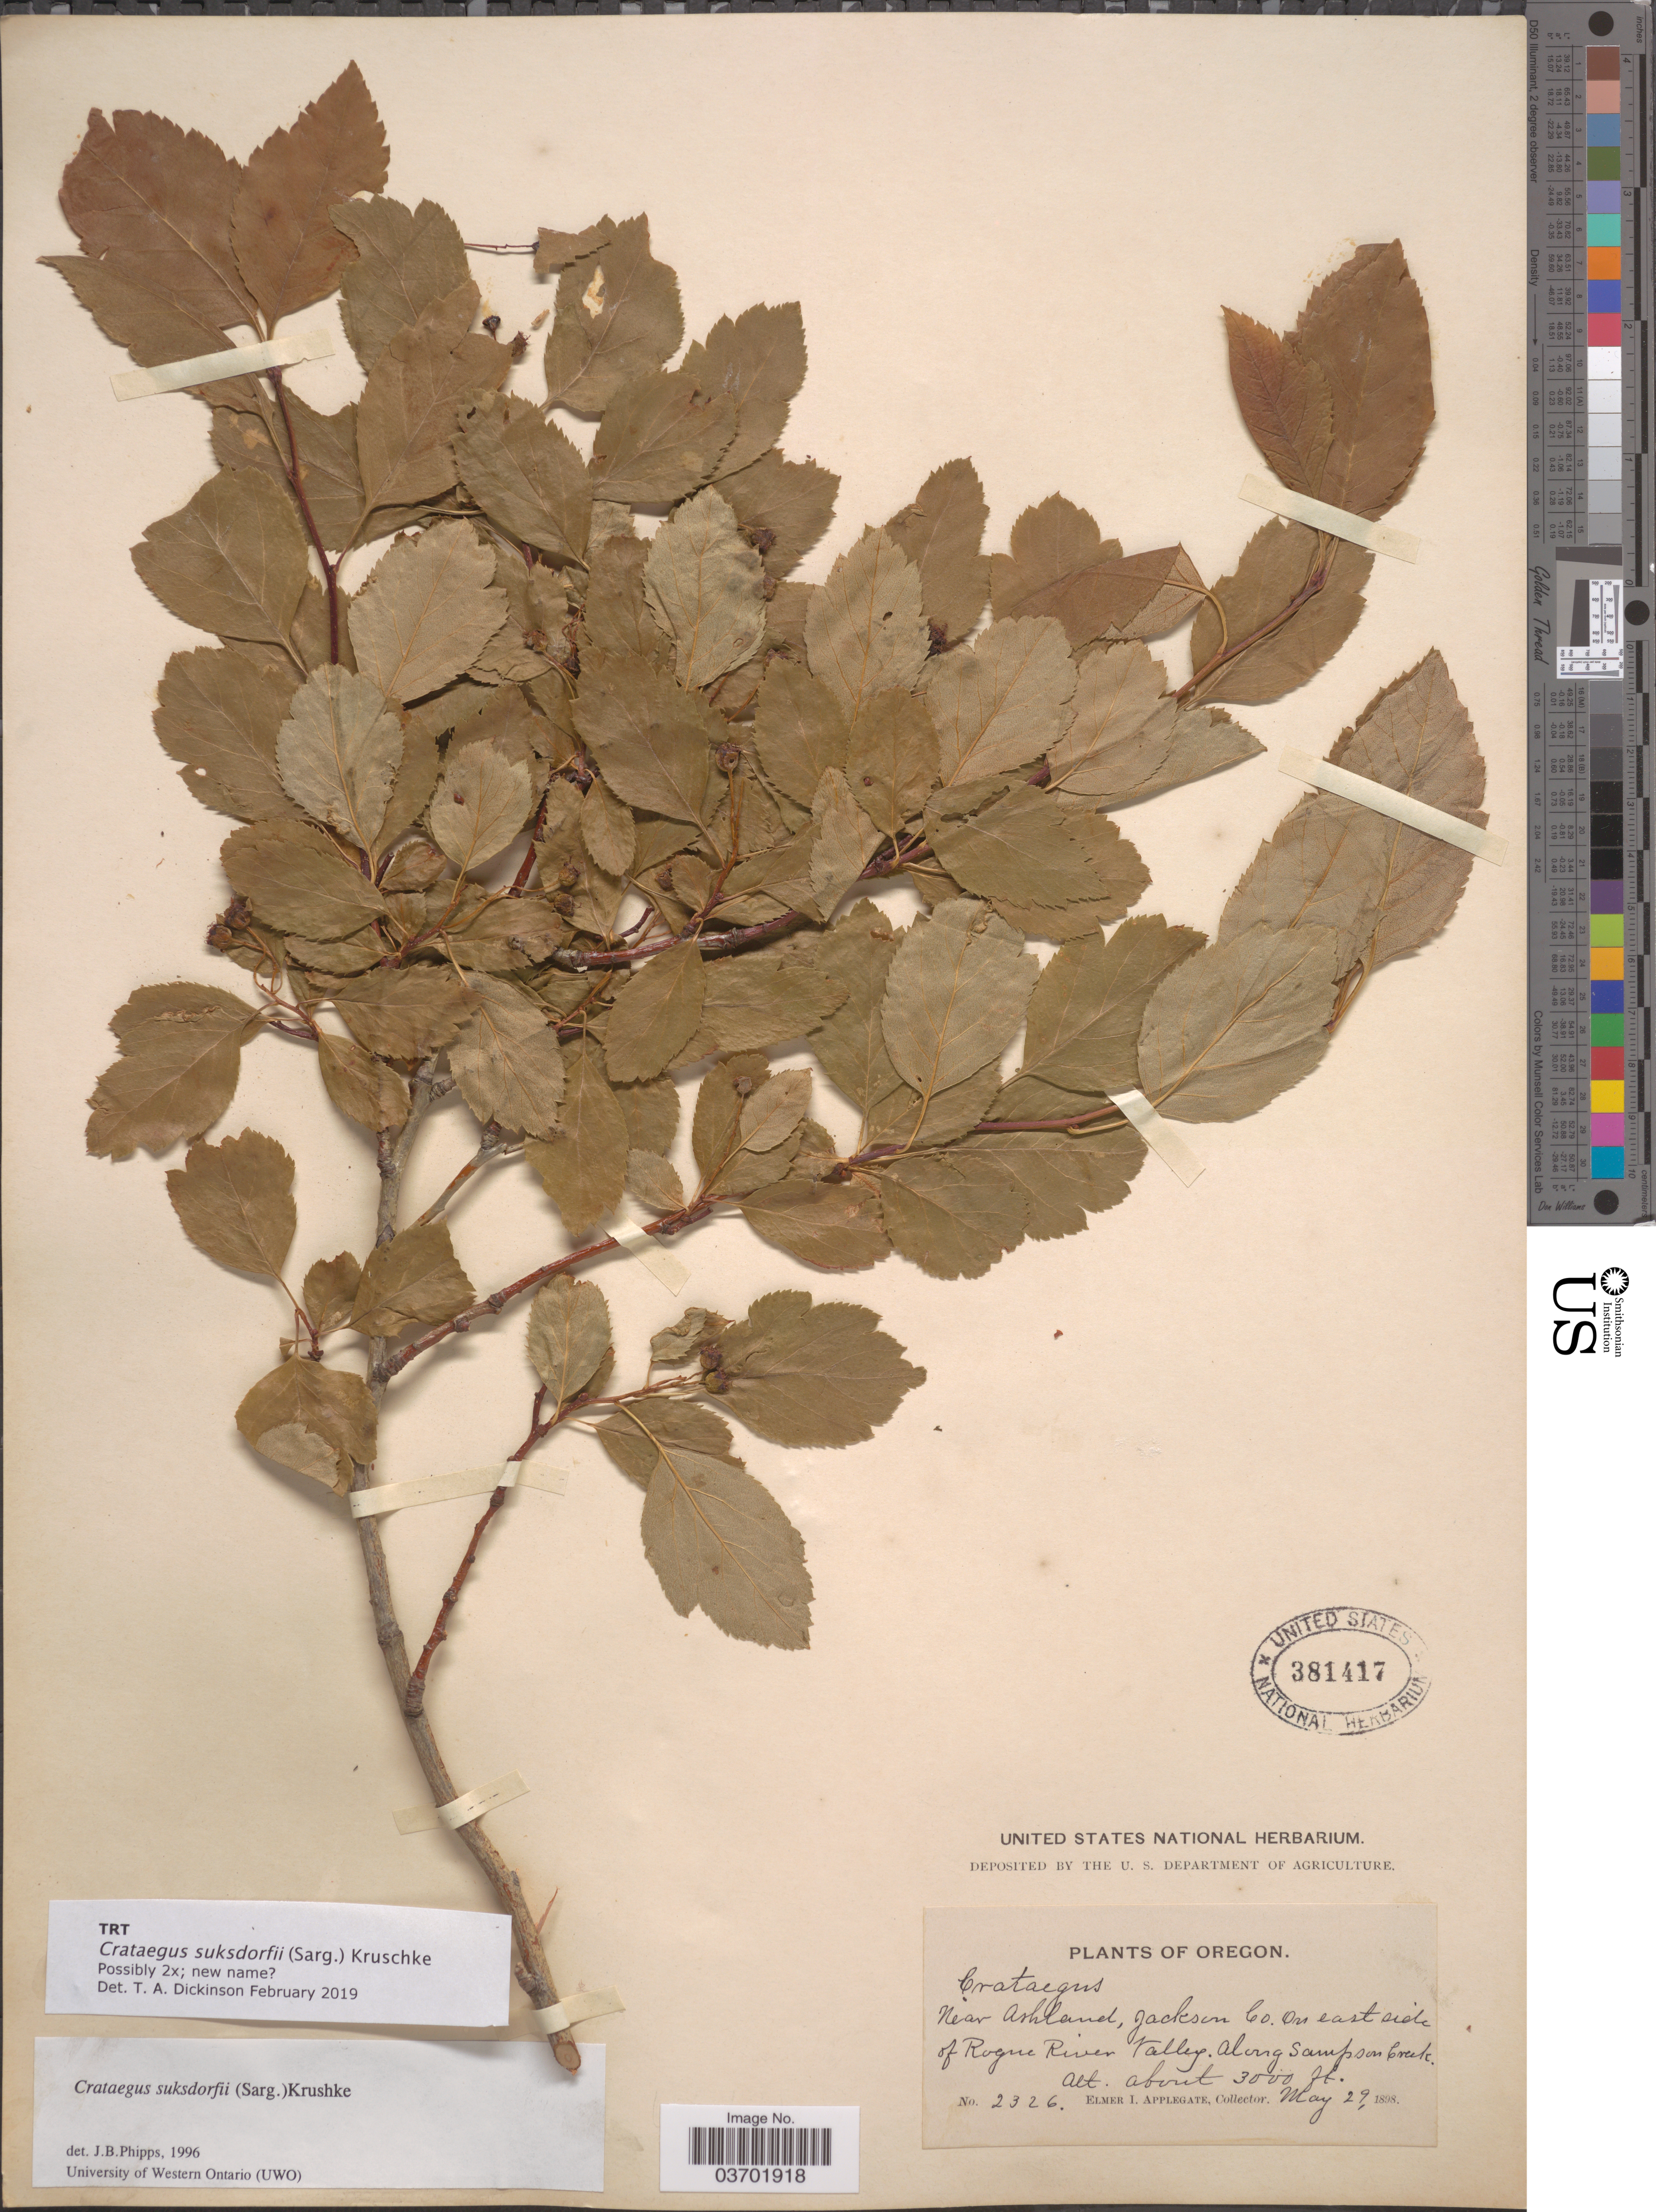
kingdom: Plantae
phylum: Tracheophyta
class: Magnoliopsida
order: Rosales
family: Rosaceae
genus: Crataegus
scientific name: Crataegus suksdorfii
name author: (Sarg.) Kruschke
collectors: E. I. Applegate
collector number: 2326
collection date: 1898-05-29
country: United States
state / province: Oregon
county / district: Jackson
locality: Near Ashland, Jackson Co. On east side of Rogne River Valley. Along Sampson Creek.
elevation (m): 914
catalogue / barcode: US 381417